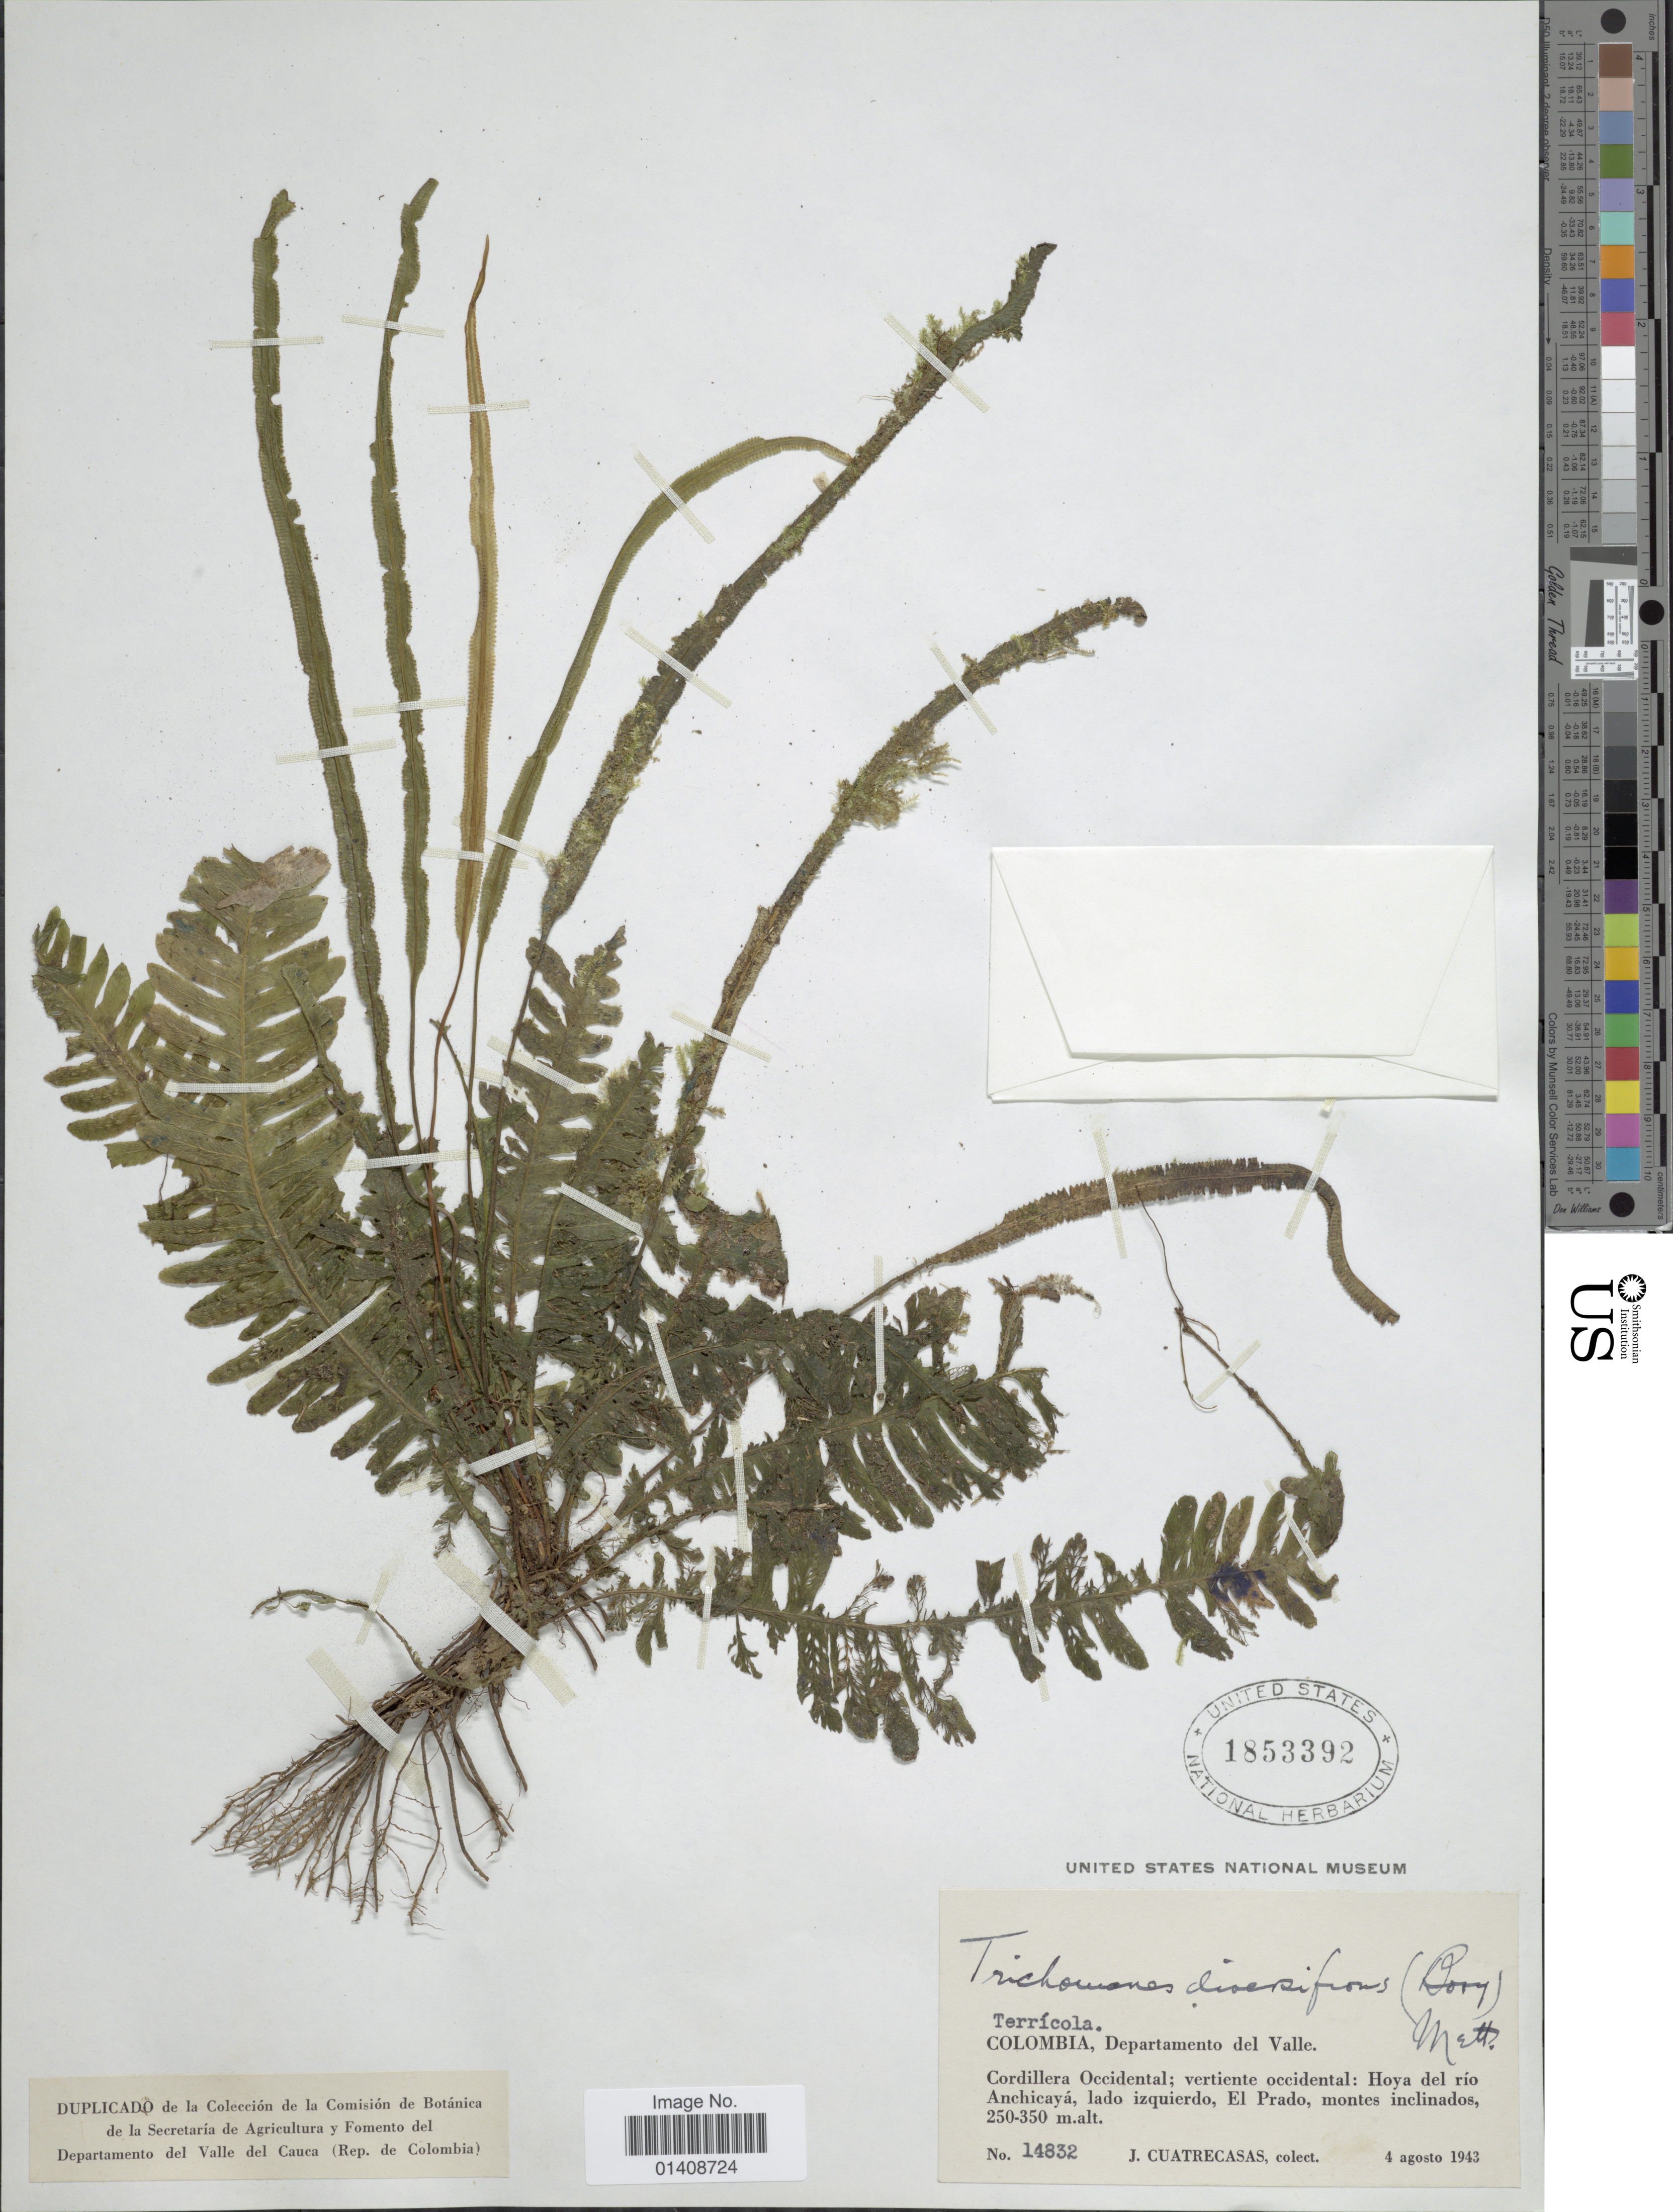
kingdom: Plantae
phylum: Tracheophyta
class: Polypodiopsida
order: Hymenophyllales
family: Hymenophyllaceae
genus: Trichomanes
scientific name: Trichomanes diversifrons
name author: (Bory) Mett. ex Sadeb.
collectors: J. Cuatrecasas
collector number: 14832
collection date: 1943-08-04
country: Colombia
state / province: Valle del Cauca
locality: Departamento del Valle. Cordillera Occidental: vertiente occidental: Hoya del rio Anchicaya, lado izquierdo, El Prado.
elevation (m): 250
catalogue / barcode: US 1853392